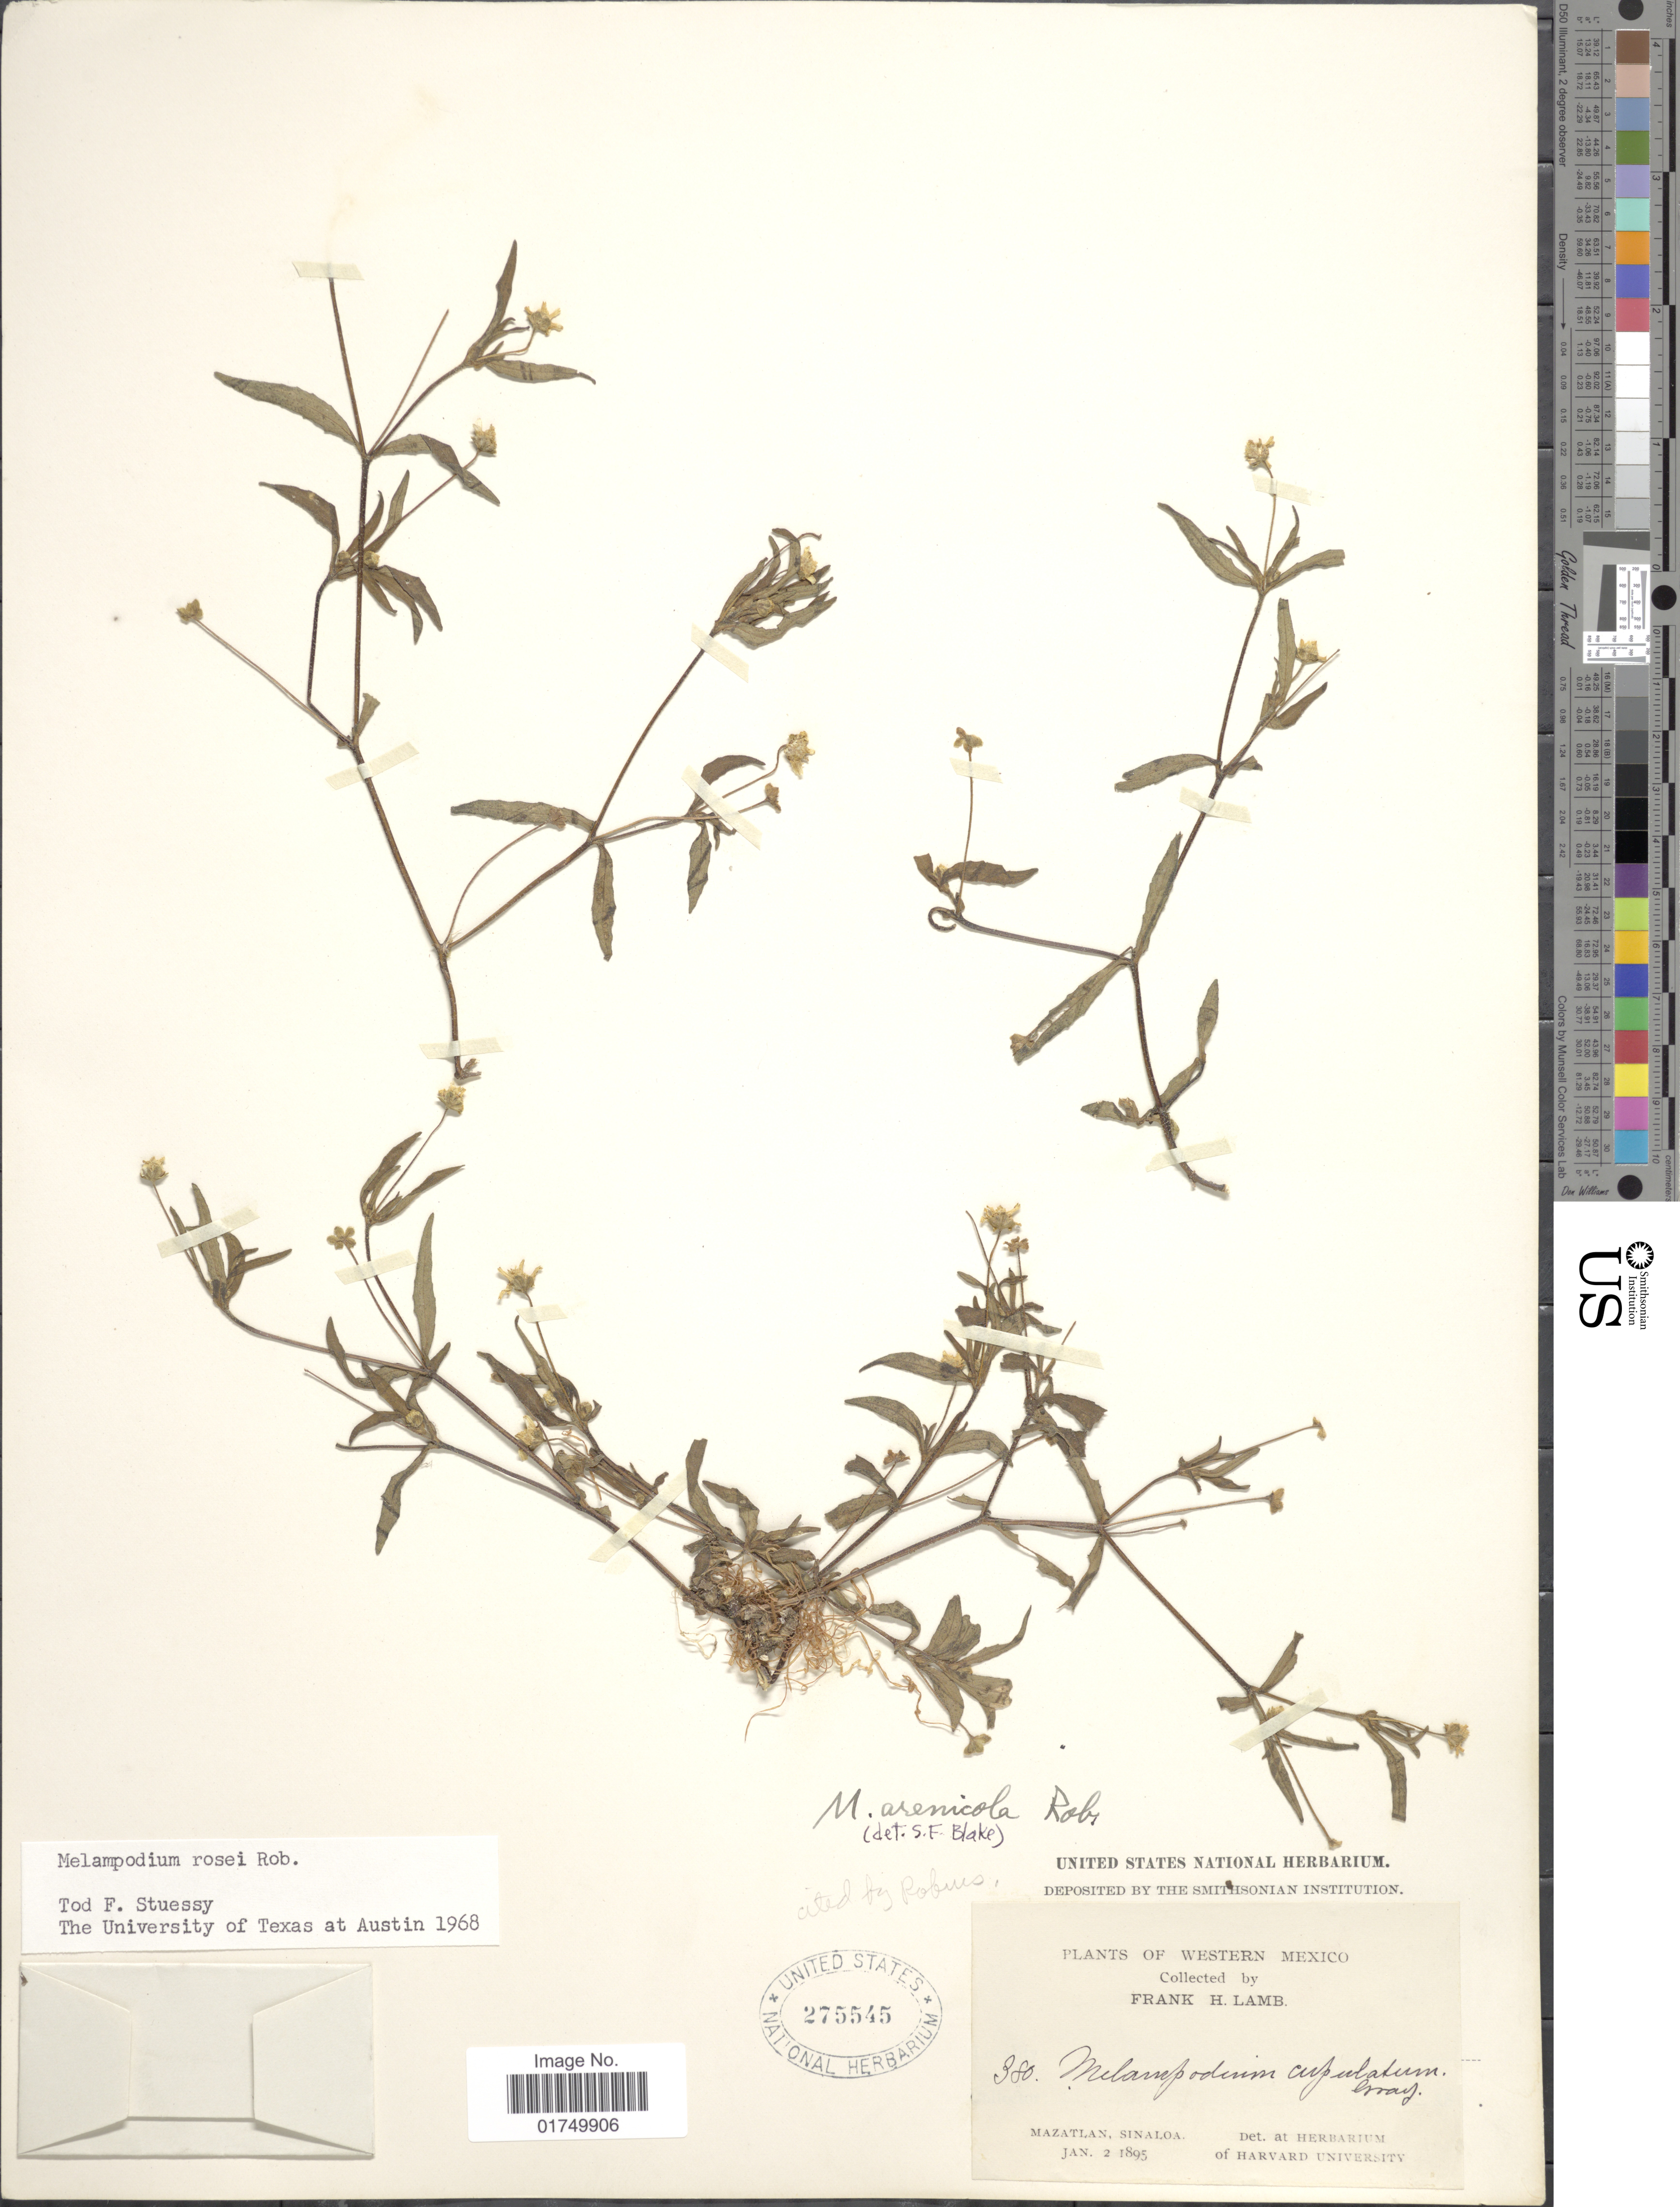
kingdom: Plantae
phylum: Tracheophyta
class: Magnoliopsida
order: Asterales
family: Asteraceae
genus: Melampodium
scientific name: Melampodium rosei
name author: B.L. Rob.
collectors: F. H. Lamb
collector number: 380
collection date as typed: Jan 2 1895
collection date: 1895-01-02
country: Mexico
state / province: Sinaloa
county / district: Mazatlán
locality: Mazatlán.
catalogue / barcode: US 275545